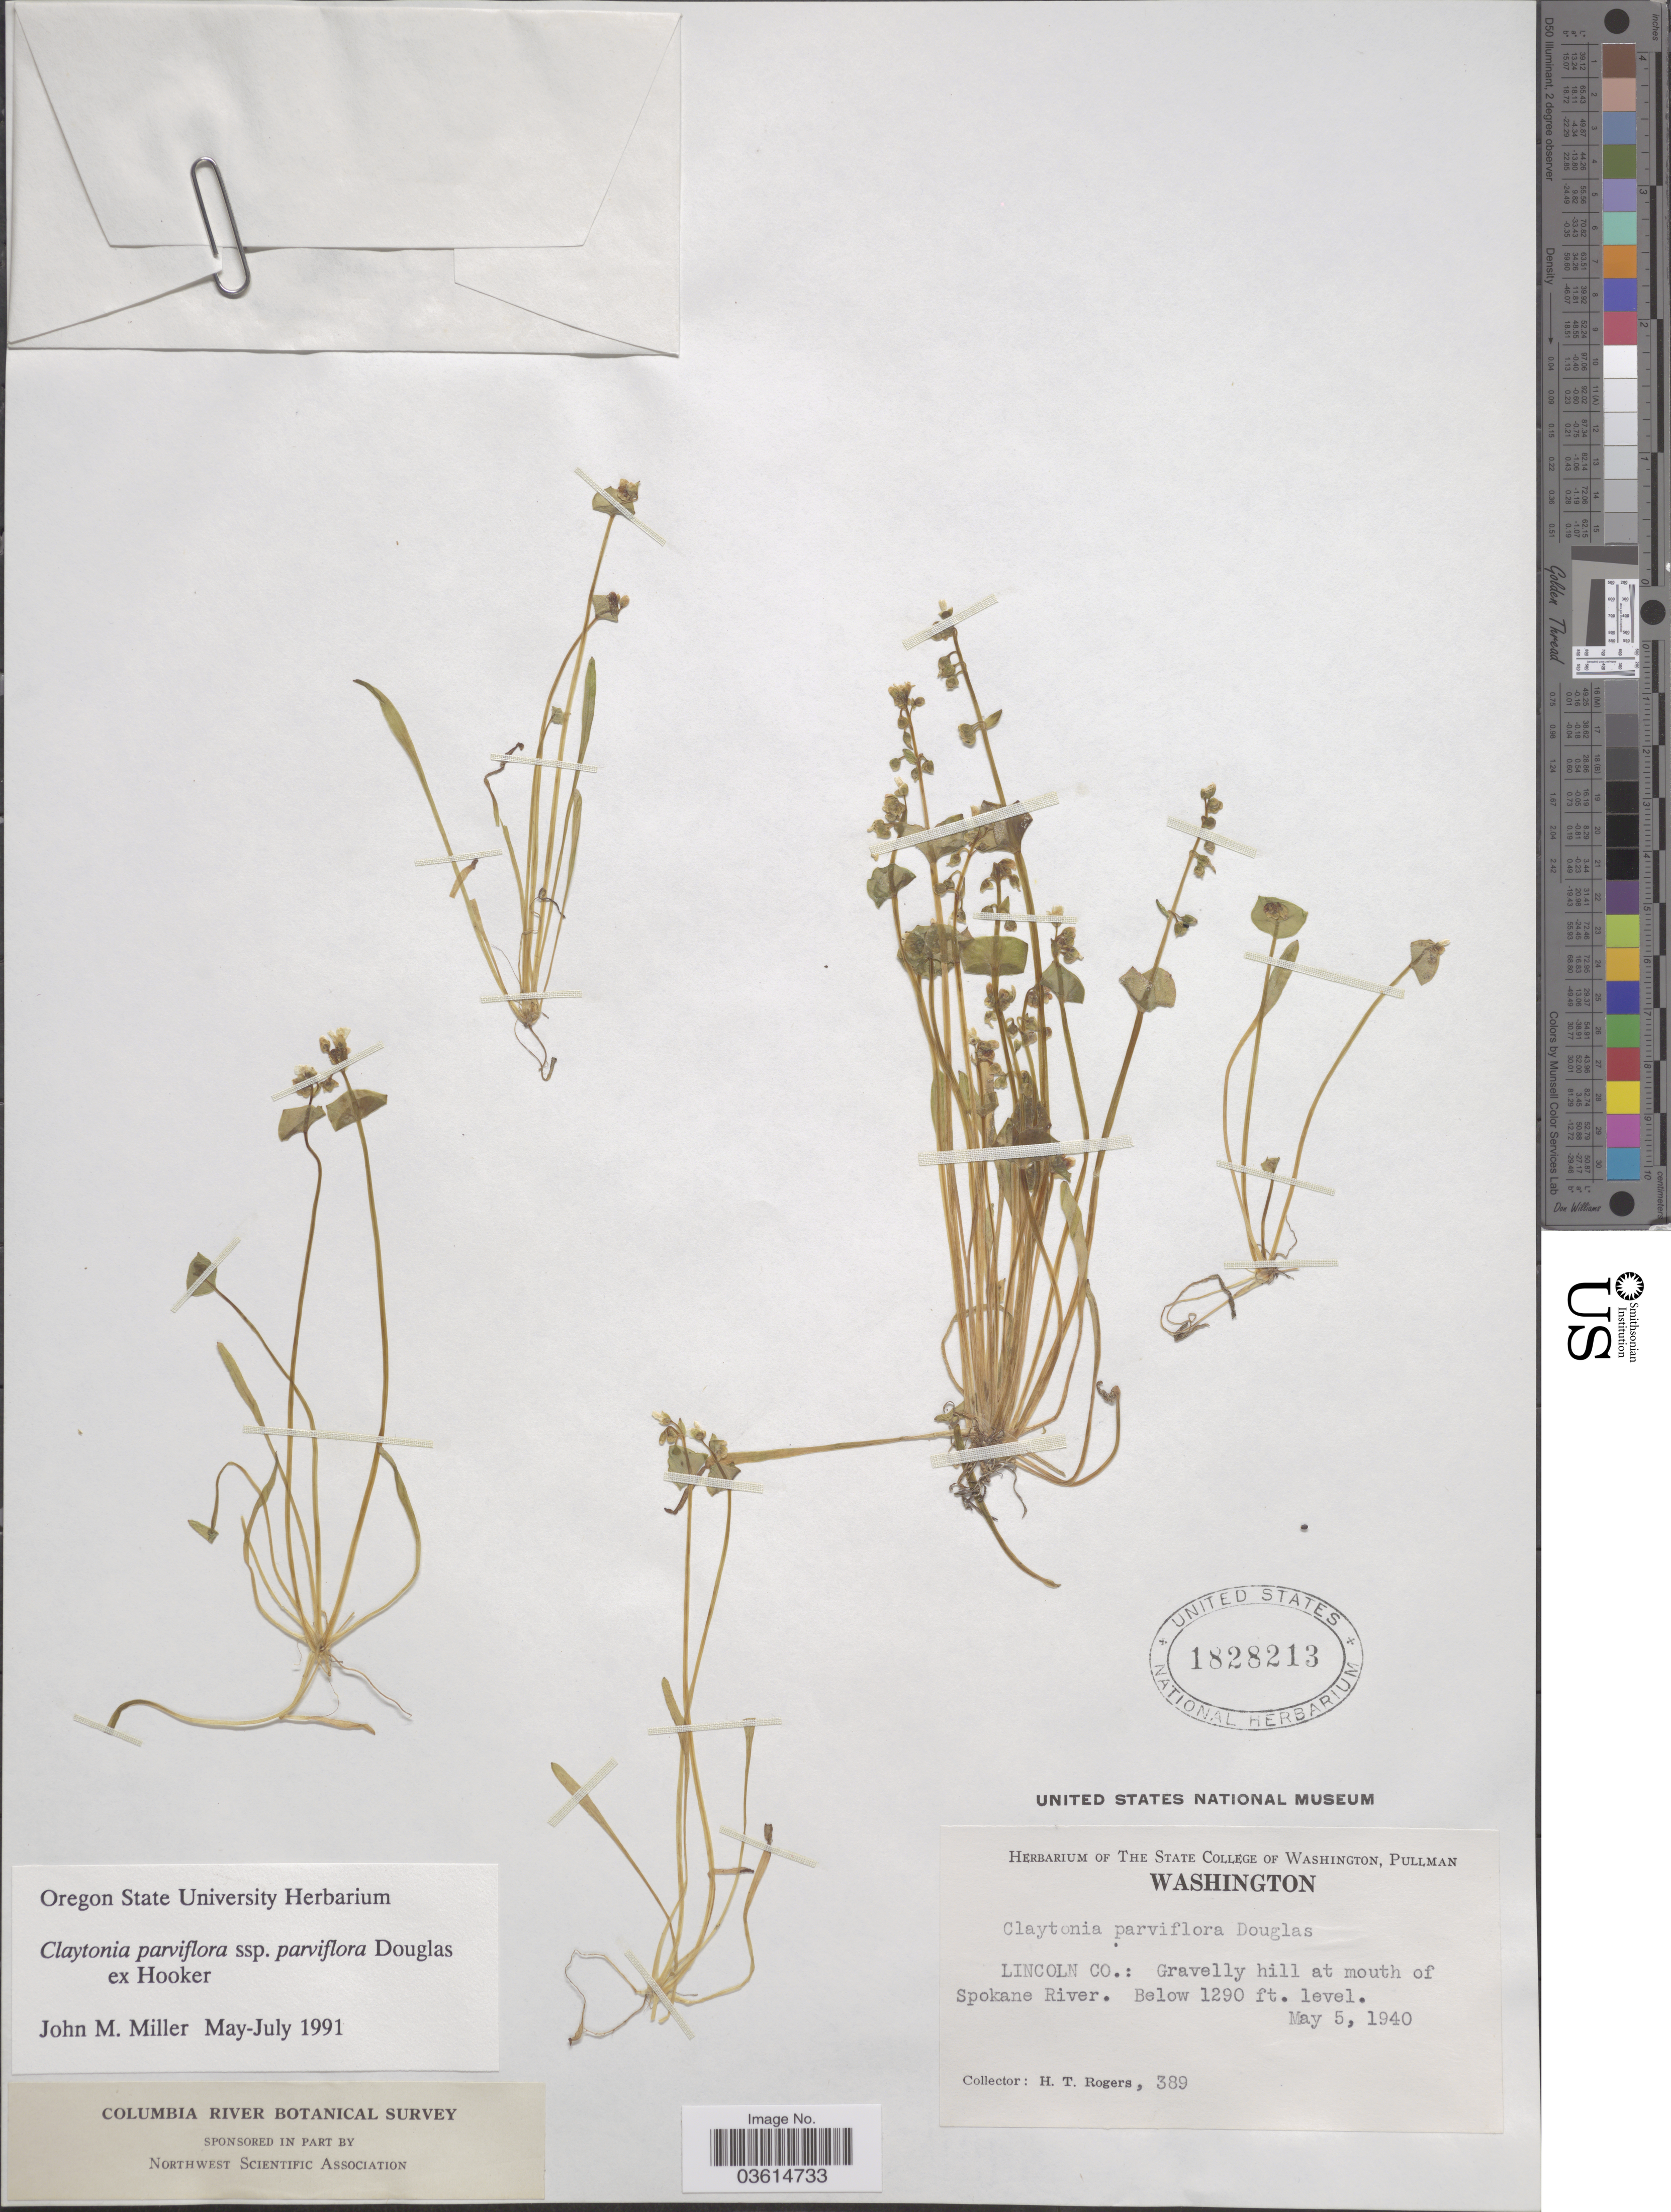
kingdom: Plantae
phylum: Tracheophyta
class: Magnoliopsida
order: Caryophyllales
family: Montiaceae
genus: Claytonia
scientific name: Claytonia parviflora subsp. parviflora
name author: Douglas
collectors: H. Rogers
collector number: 389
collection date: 1940-05-05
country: United States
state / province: Washington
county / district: Lincoln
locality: Lincoln Co.: Gravelly hill at mouth of Spokane River.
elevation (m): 393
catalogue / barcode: US 1828213